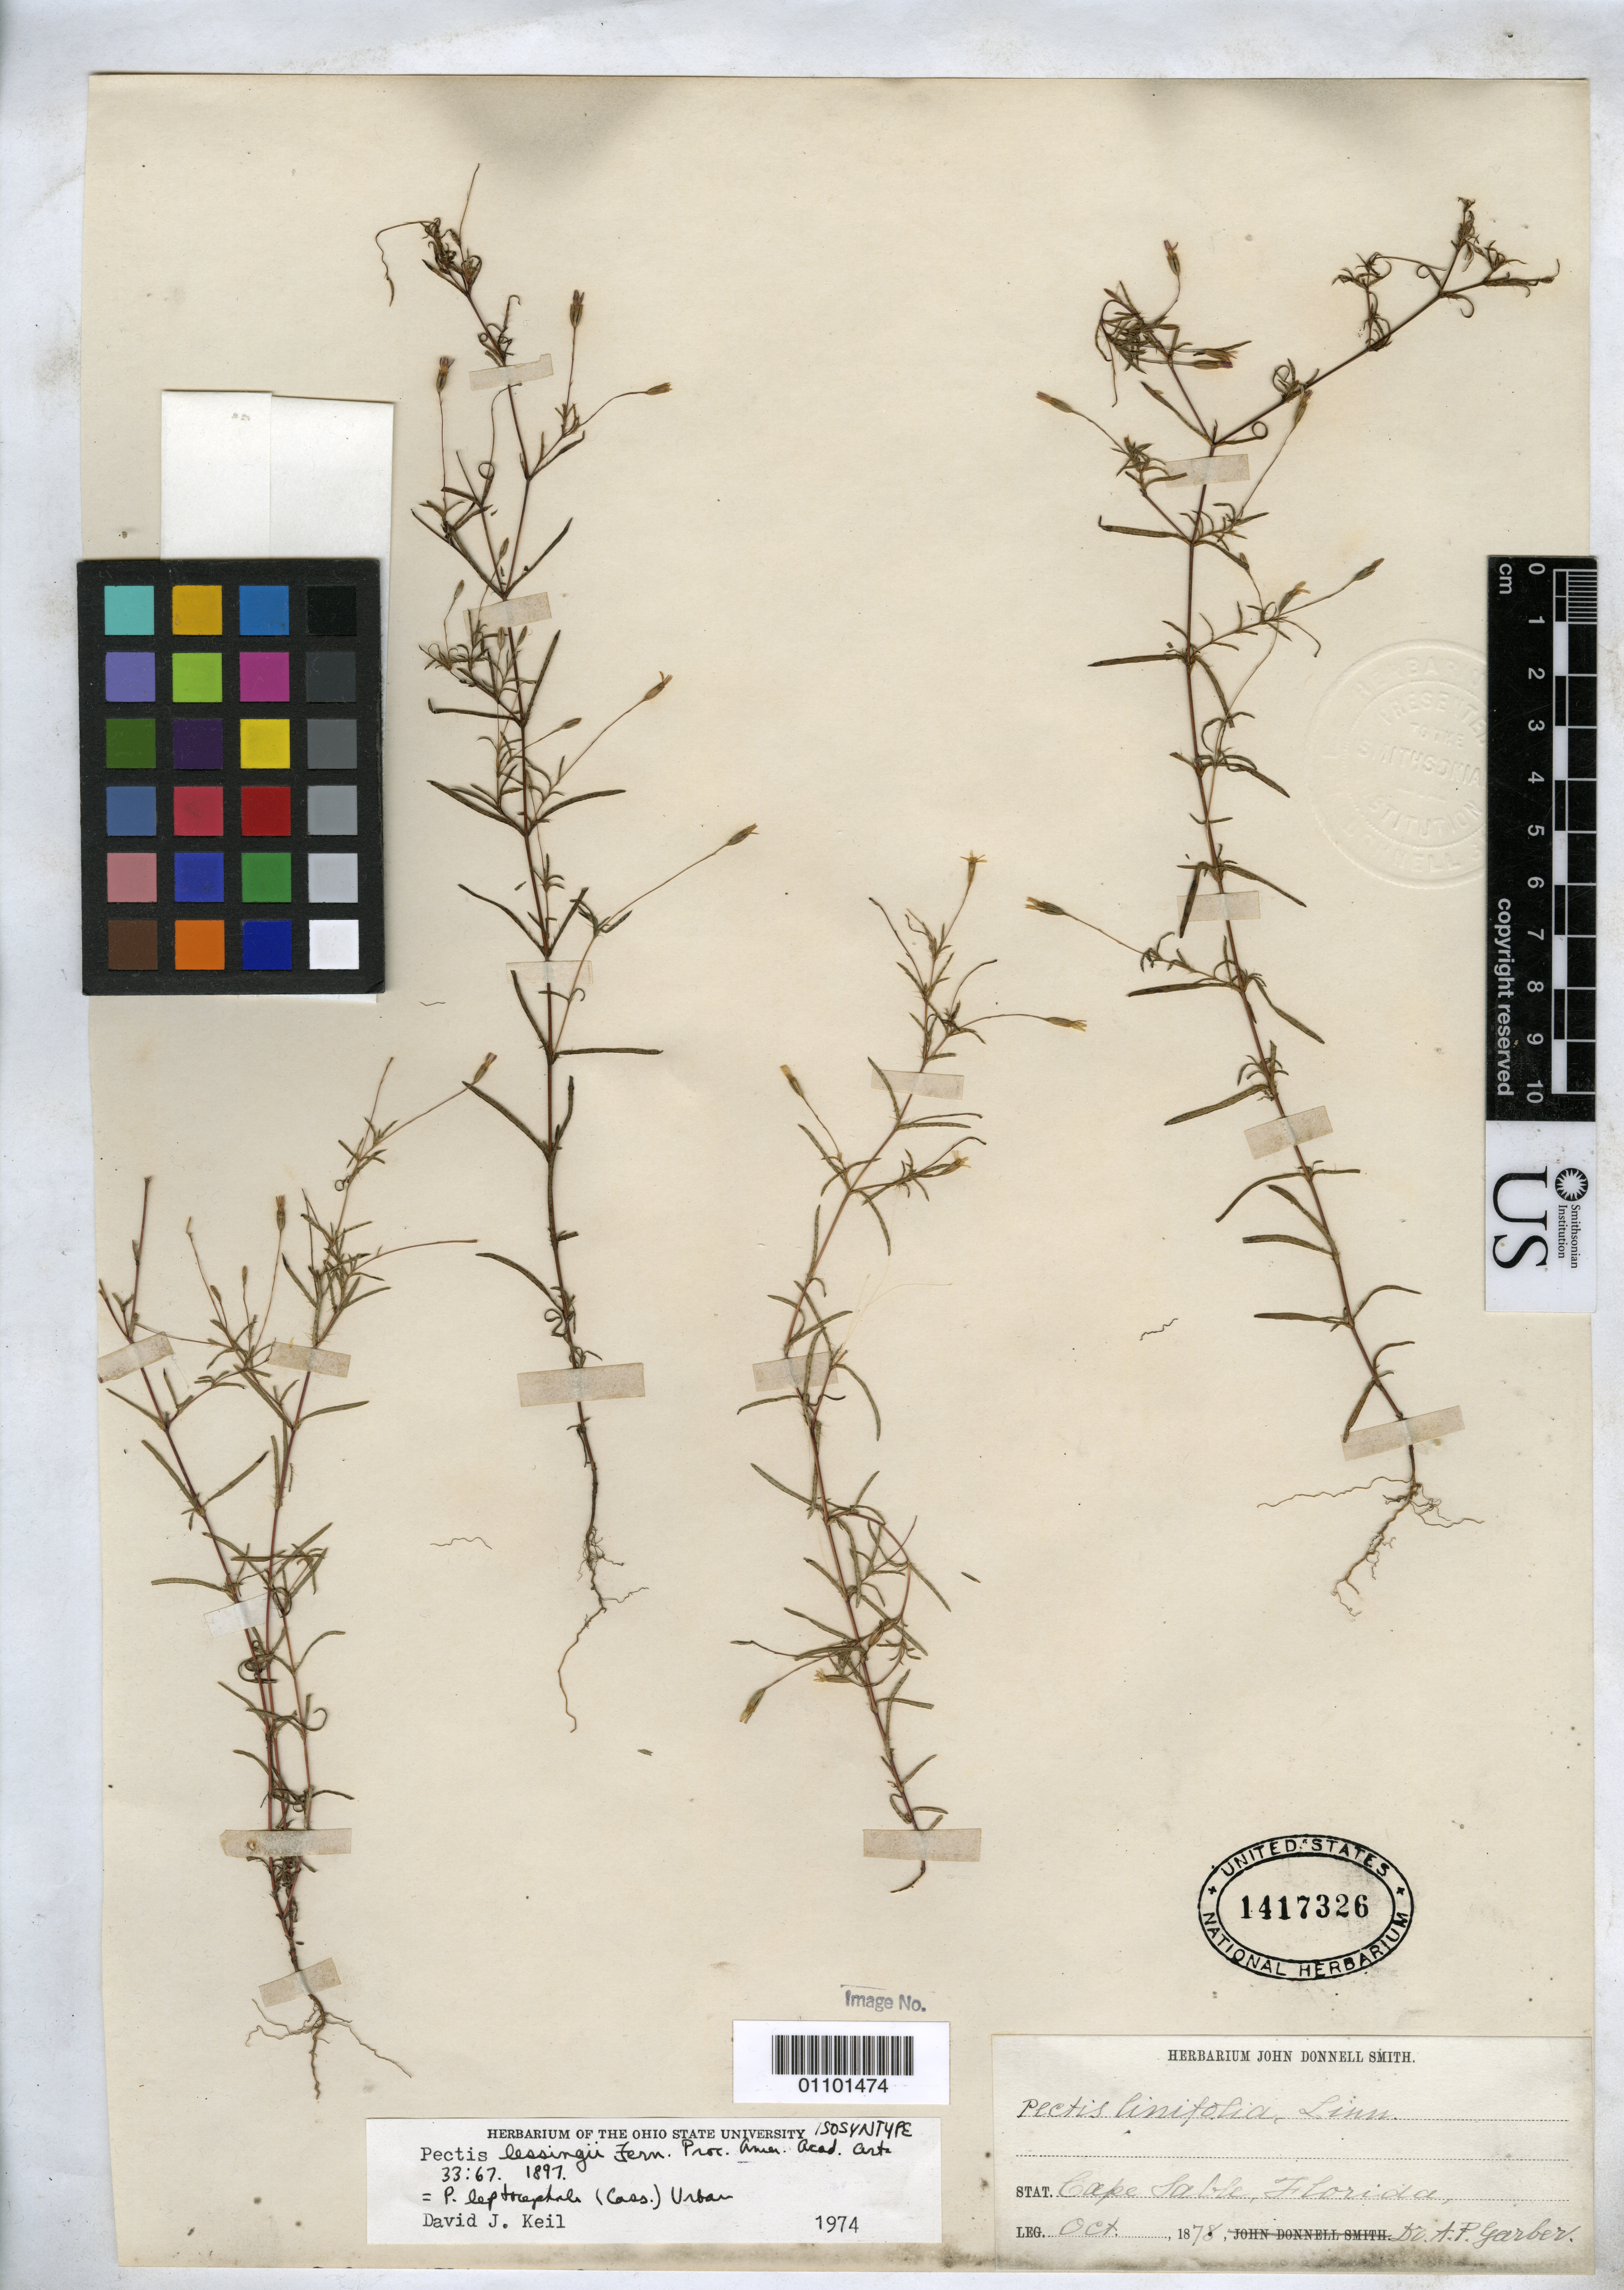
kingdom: Plantae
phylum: Tracheophyta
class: Magnoliopsida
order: Asterales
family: Asteraceae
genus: Pectis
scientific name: Pectis lessingii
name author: Fernald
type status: Isosyntype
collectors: A. P. Garber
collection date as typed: Oct 1878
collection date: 1878-10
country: United States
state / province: Florida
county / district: Monroe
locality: Cape Sable.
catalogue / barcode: US 1417326